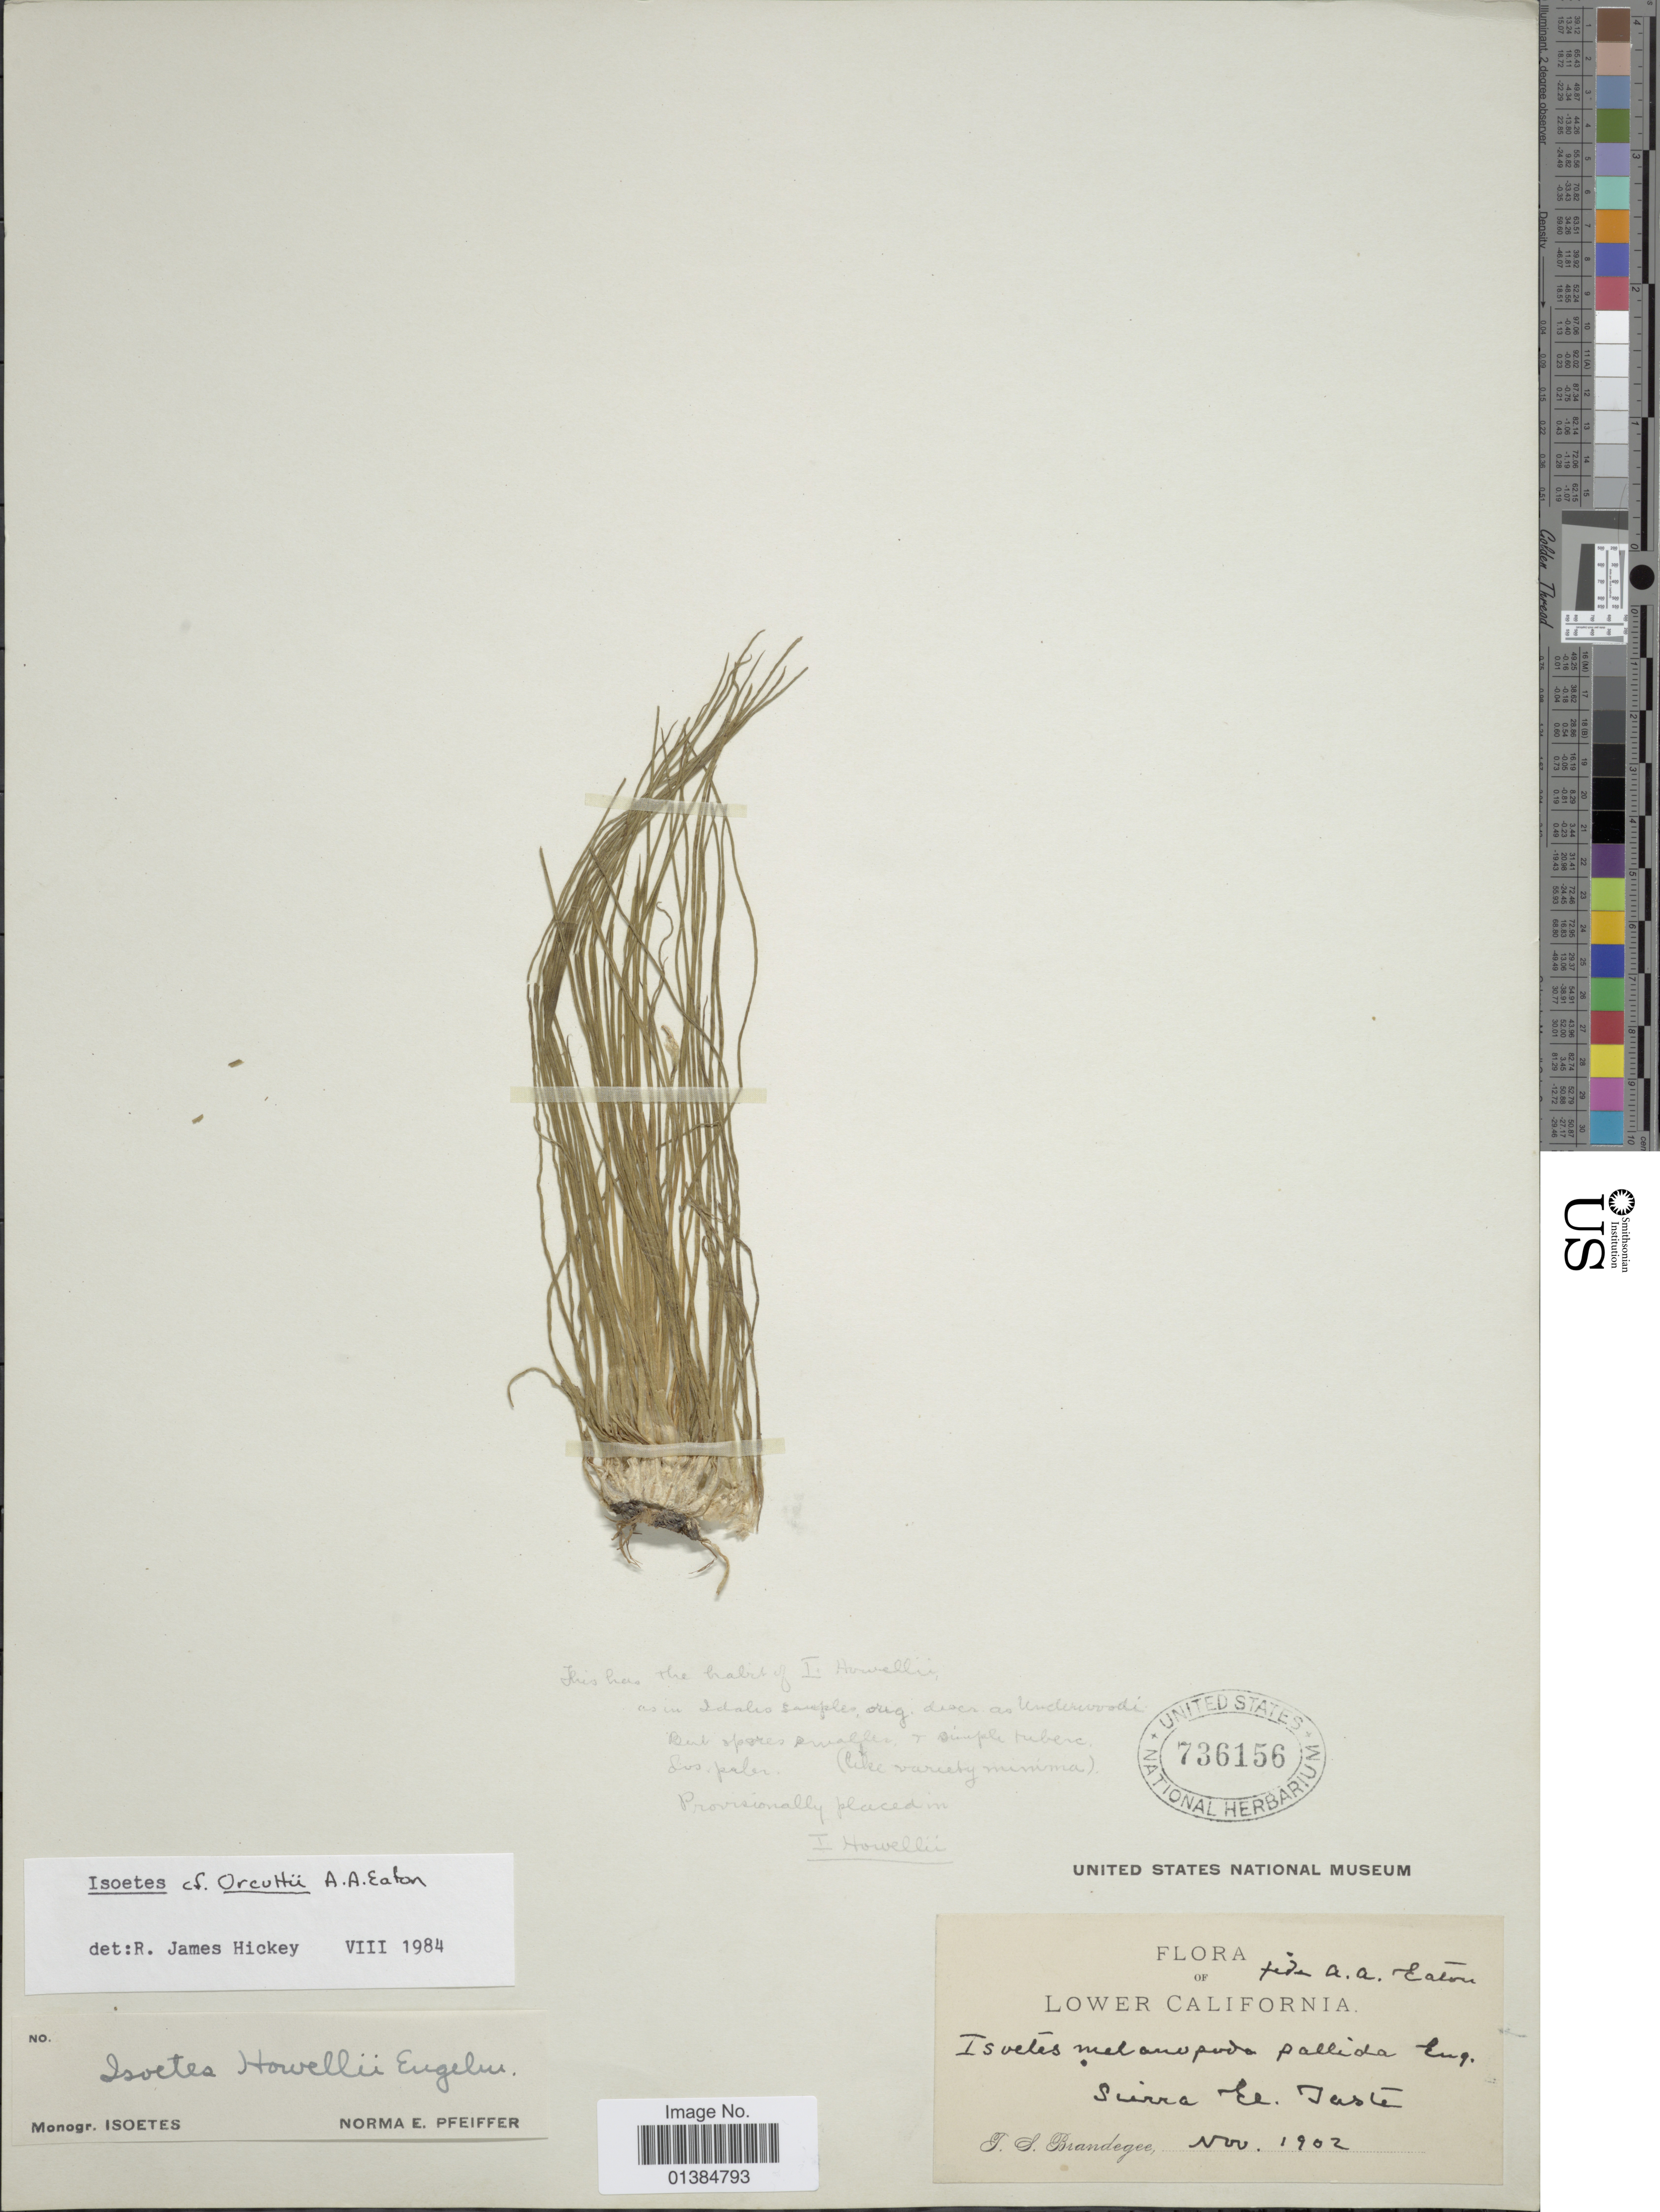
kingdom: Plantae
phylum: Tracheophyta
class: Lycopodiopsida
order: Isoetales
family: Isoetaceae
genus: Isoetes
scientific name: Isoetes orcuttii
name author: A.A. Eaton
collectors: J. S. Brandegee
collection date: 1902-11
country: Mexico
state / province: Baja California Sur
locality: Flora of Lower California. Sierra El. Taste.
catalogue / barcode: US 736156